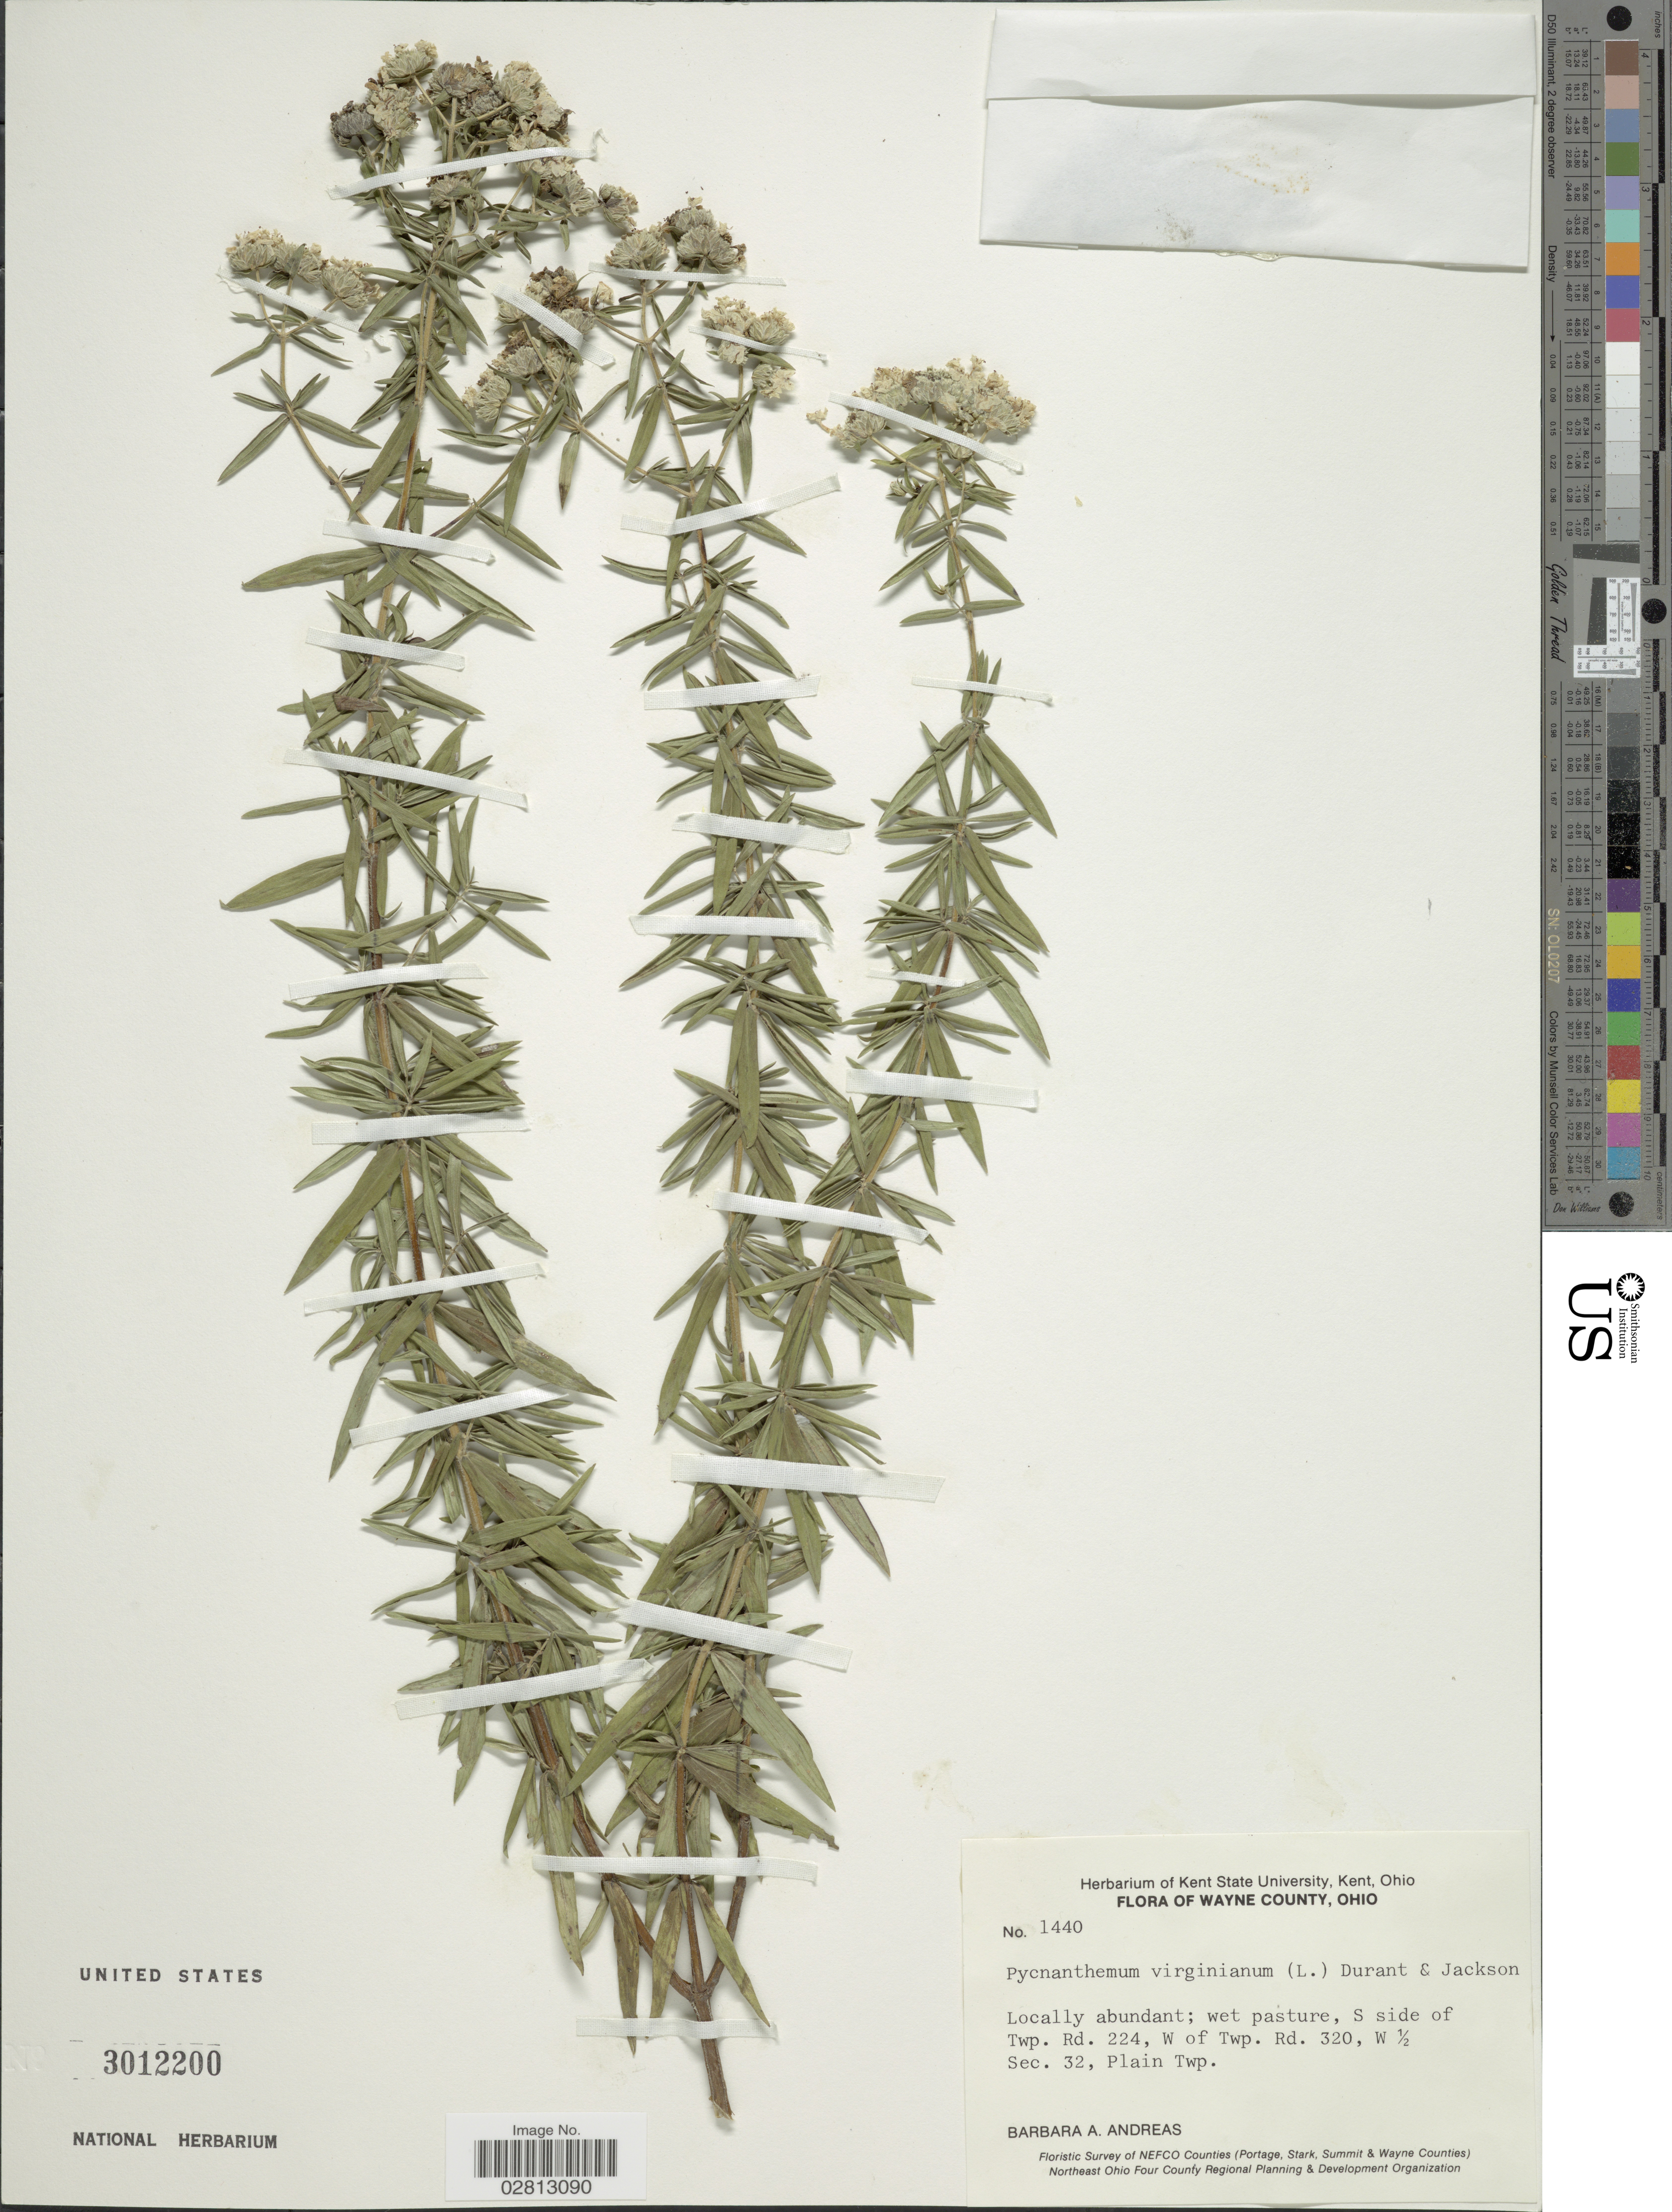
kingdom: Plantae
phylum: Tracheophyta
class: Magnoliopsida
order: Lamiales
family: Lamiaceae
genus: Pycnanthemum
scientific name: Pycnanthemum virginianum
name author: (L.) Durand & B.D. Jacks. ex B.L. Rob. & Fernald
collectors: B. A. Andreas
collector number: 1440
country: United States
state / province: Ohio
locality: Wayne County. S side of Twp. Rd. 224, W of Twp. Rd. 320, W ½ Sec. 32, Plain Twp.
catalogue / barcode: US 3012200